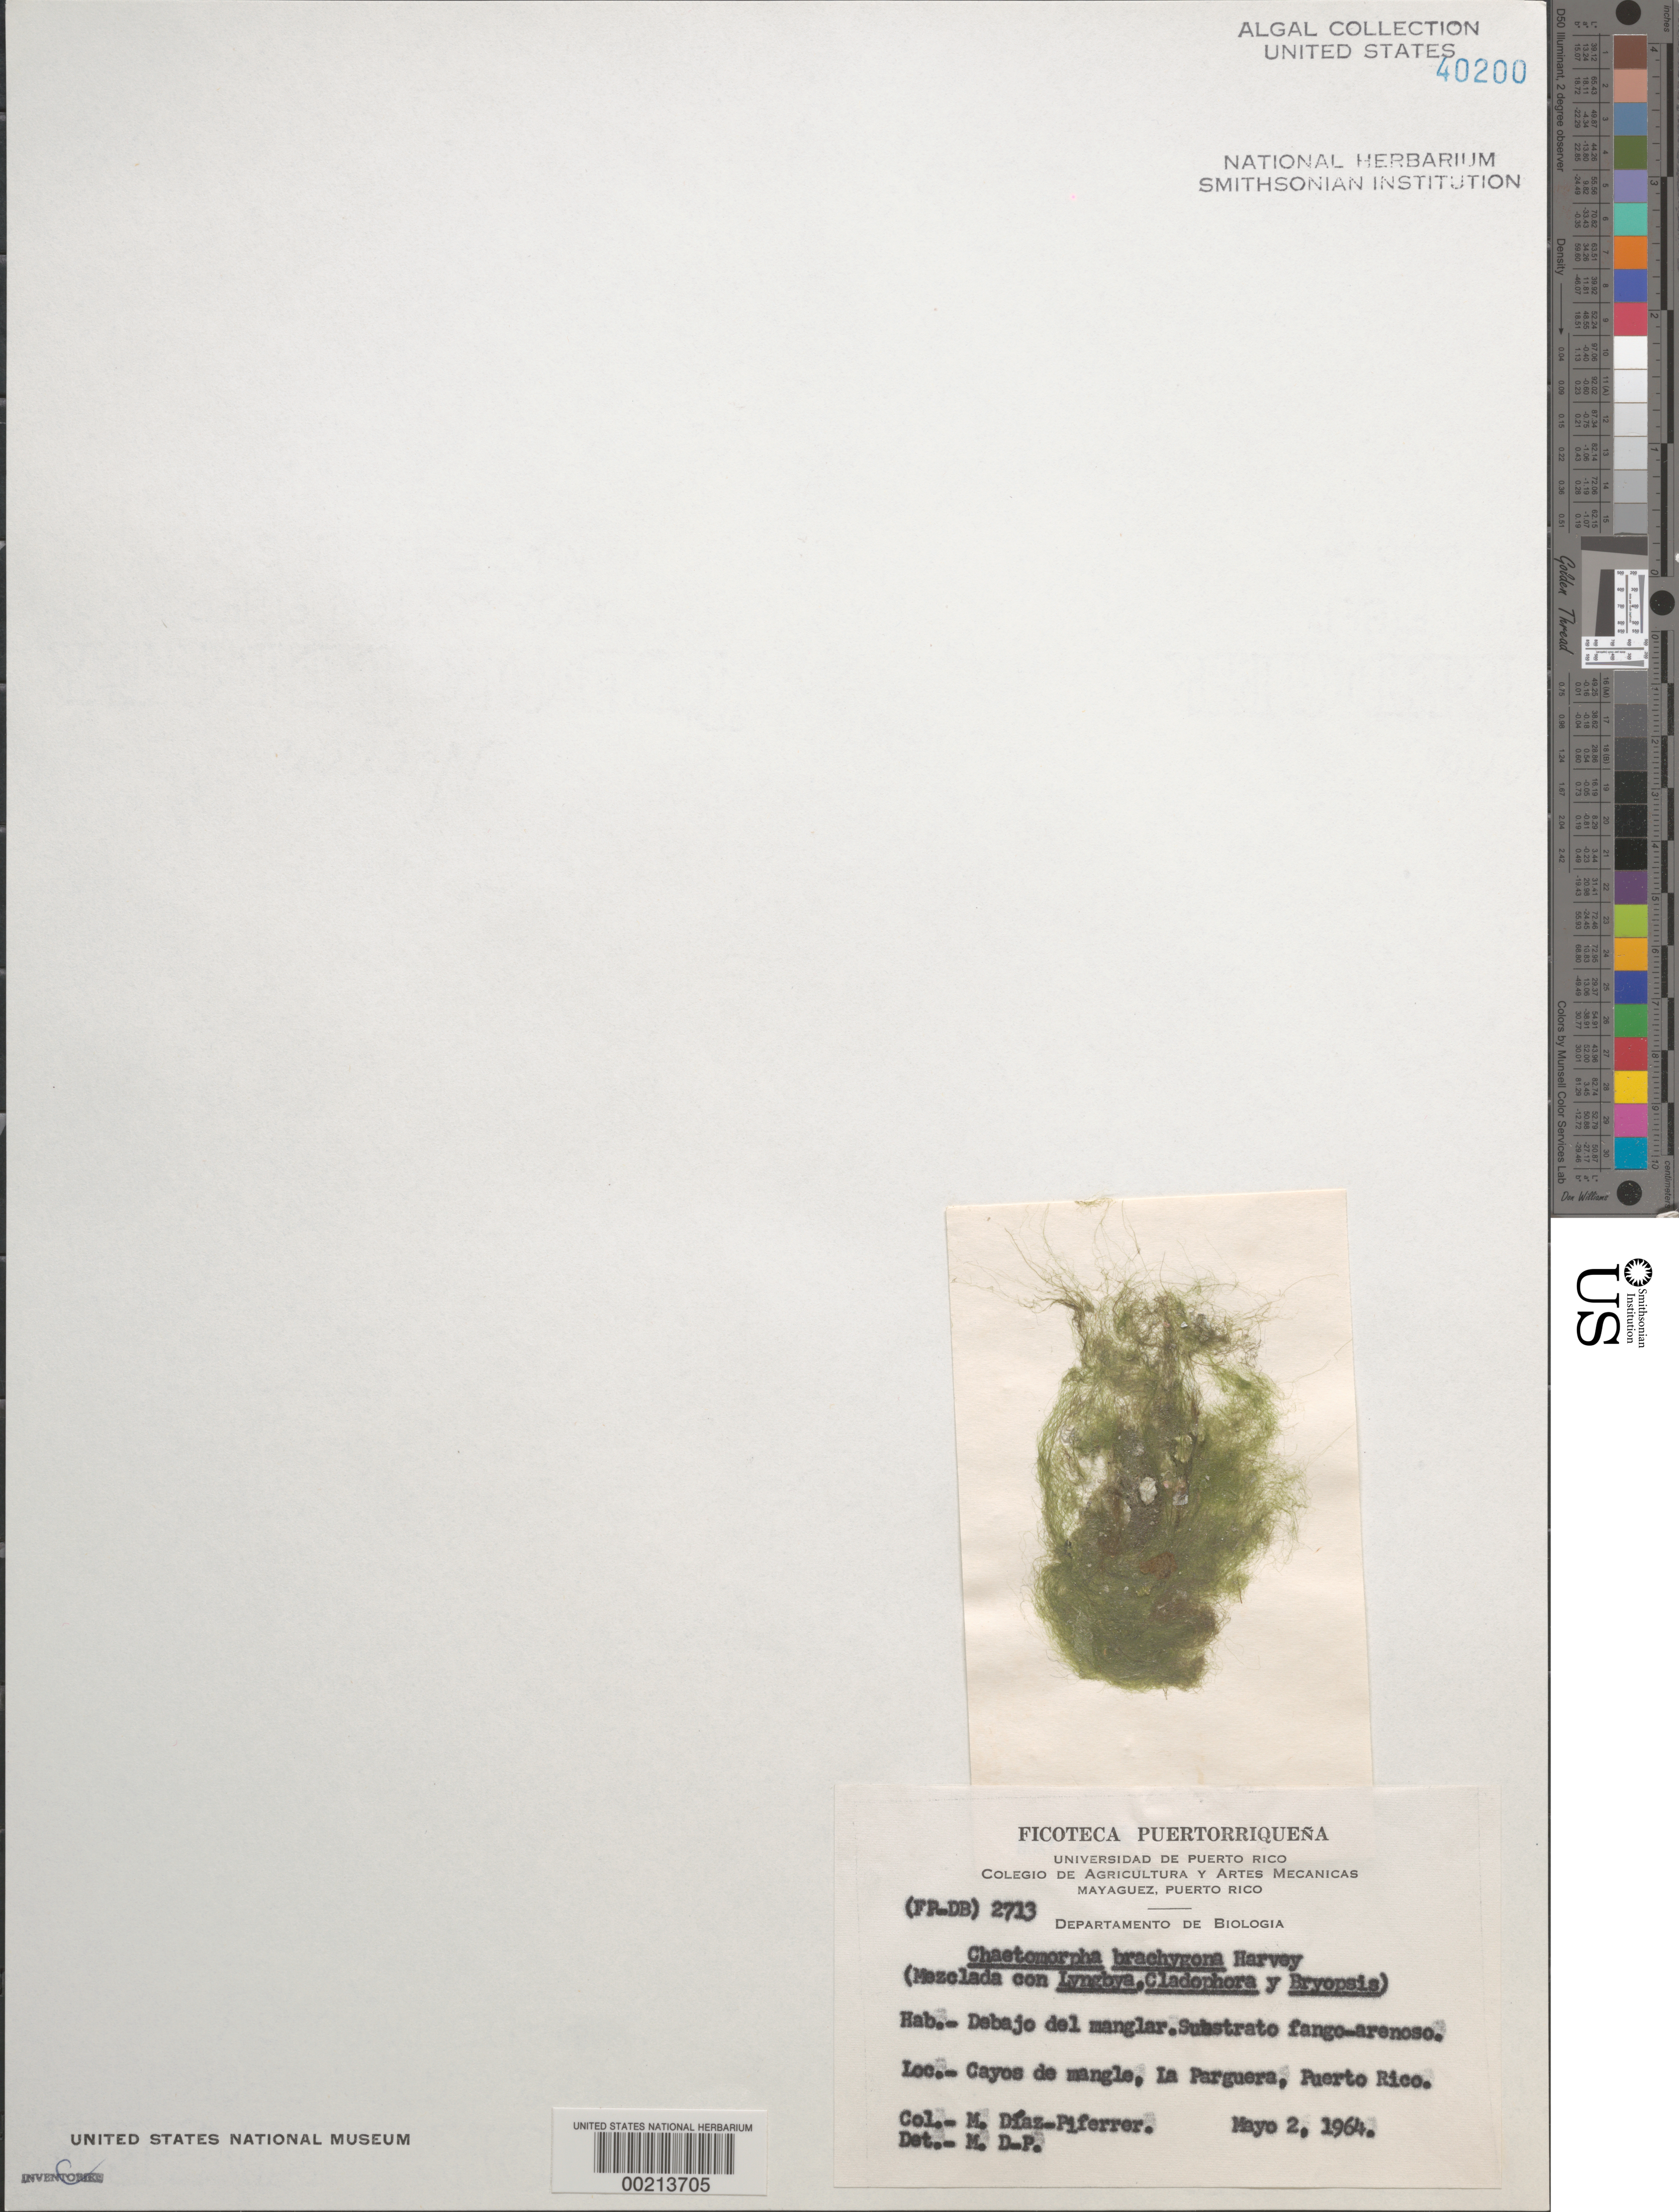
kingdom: Plantae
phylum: Chlorophyta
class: Ulvophyceae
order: Cladophorales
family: Cladophoraceae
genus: Chaetomorpha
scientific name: Chaetomorpha brachygona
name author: Harv.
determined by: Diaz-Piferrer, M.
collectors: M. Diaz-Piferrer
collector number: (fp-db) 2713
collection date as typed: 02 May 1964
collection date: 1964-05-02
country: Puerto Rico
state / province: Lajas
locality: La Parguera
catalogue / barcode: US 40200